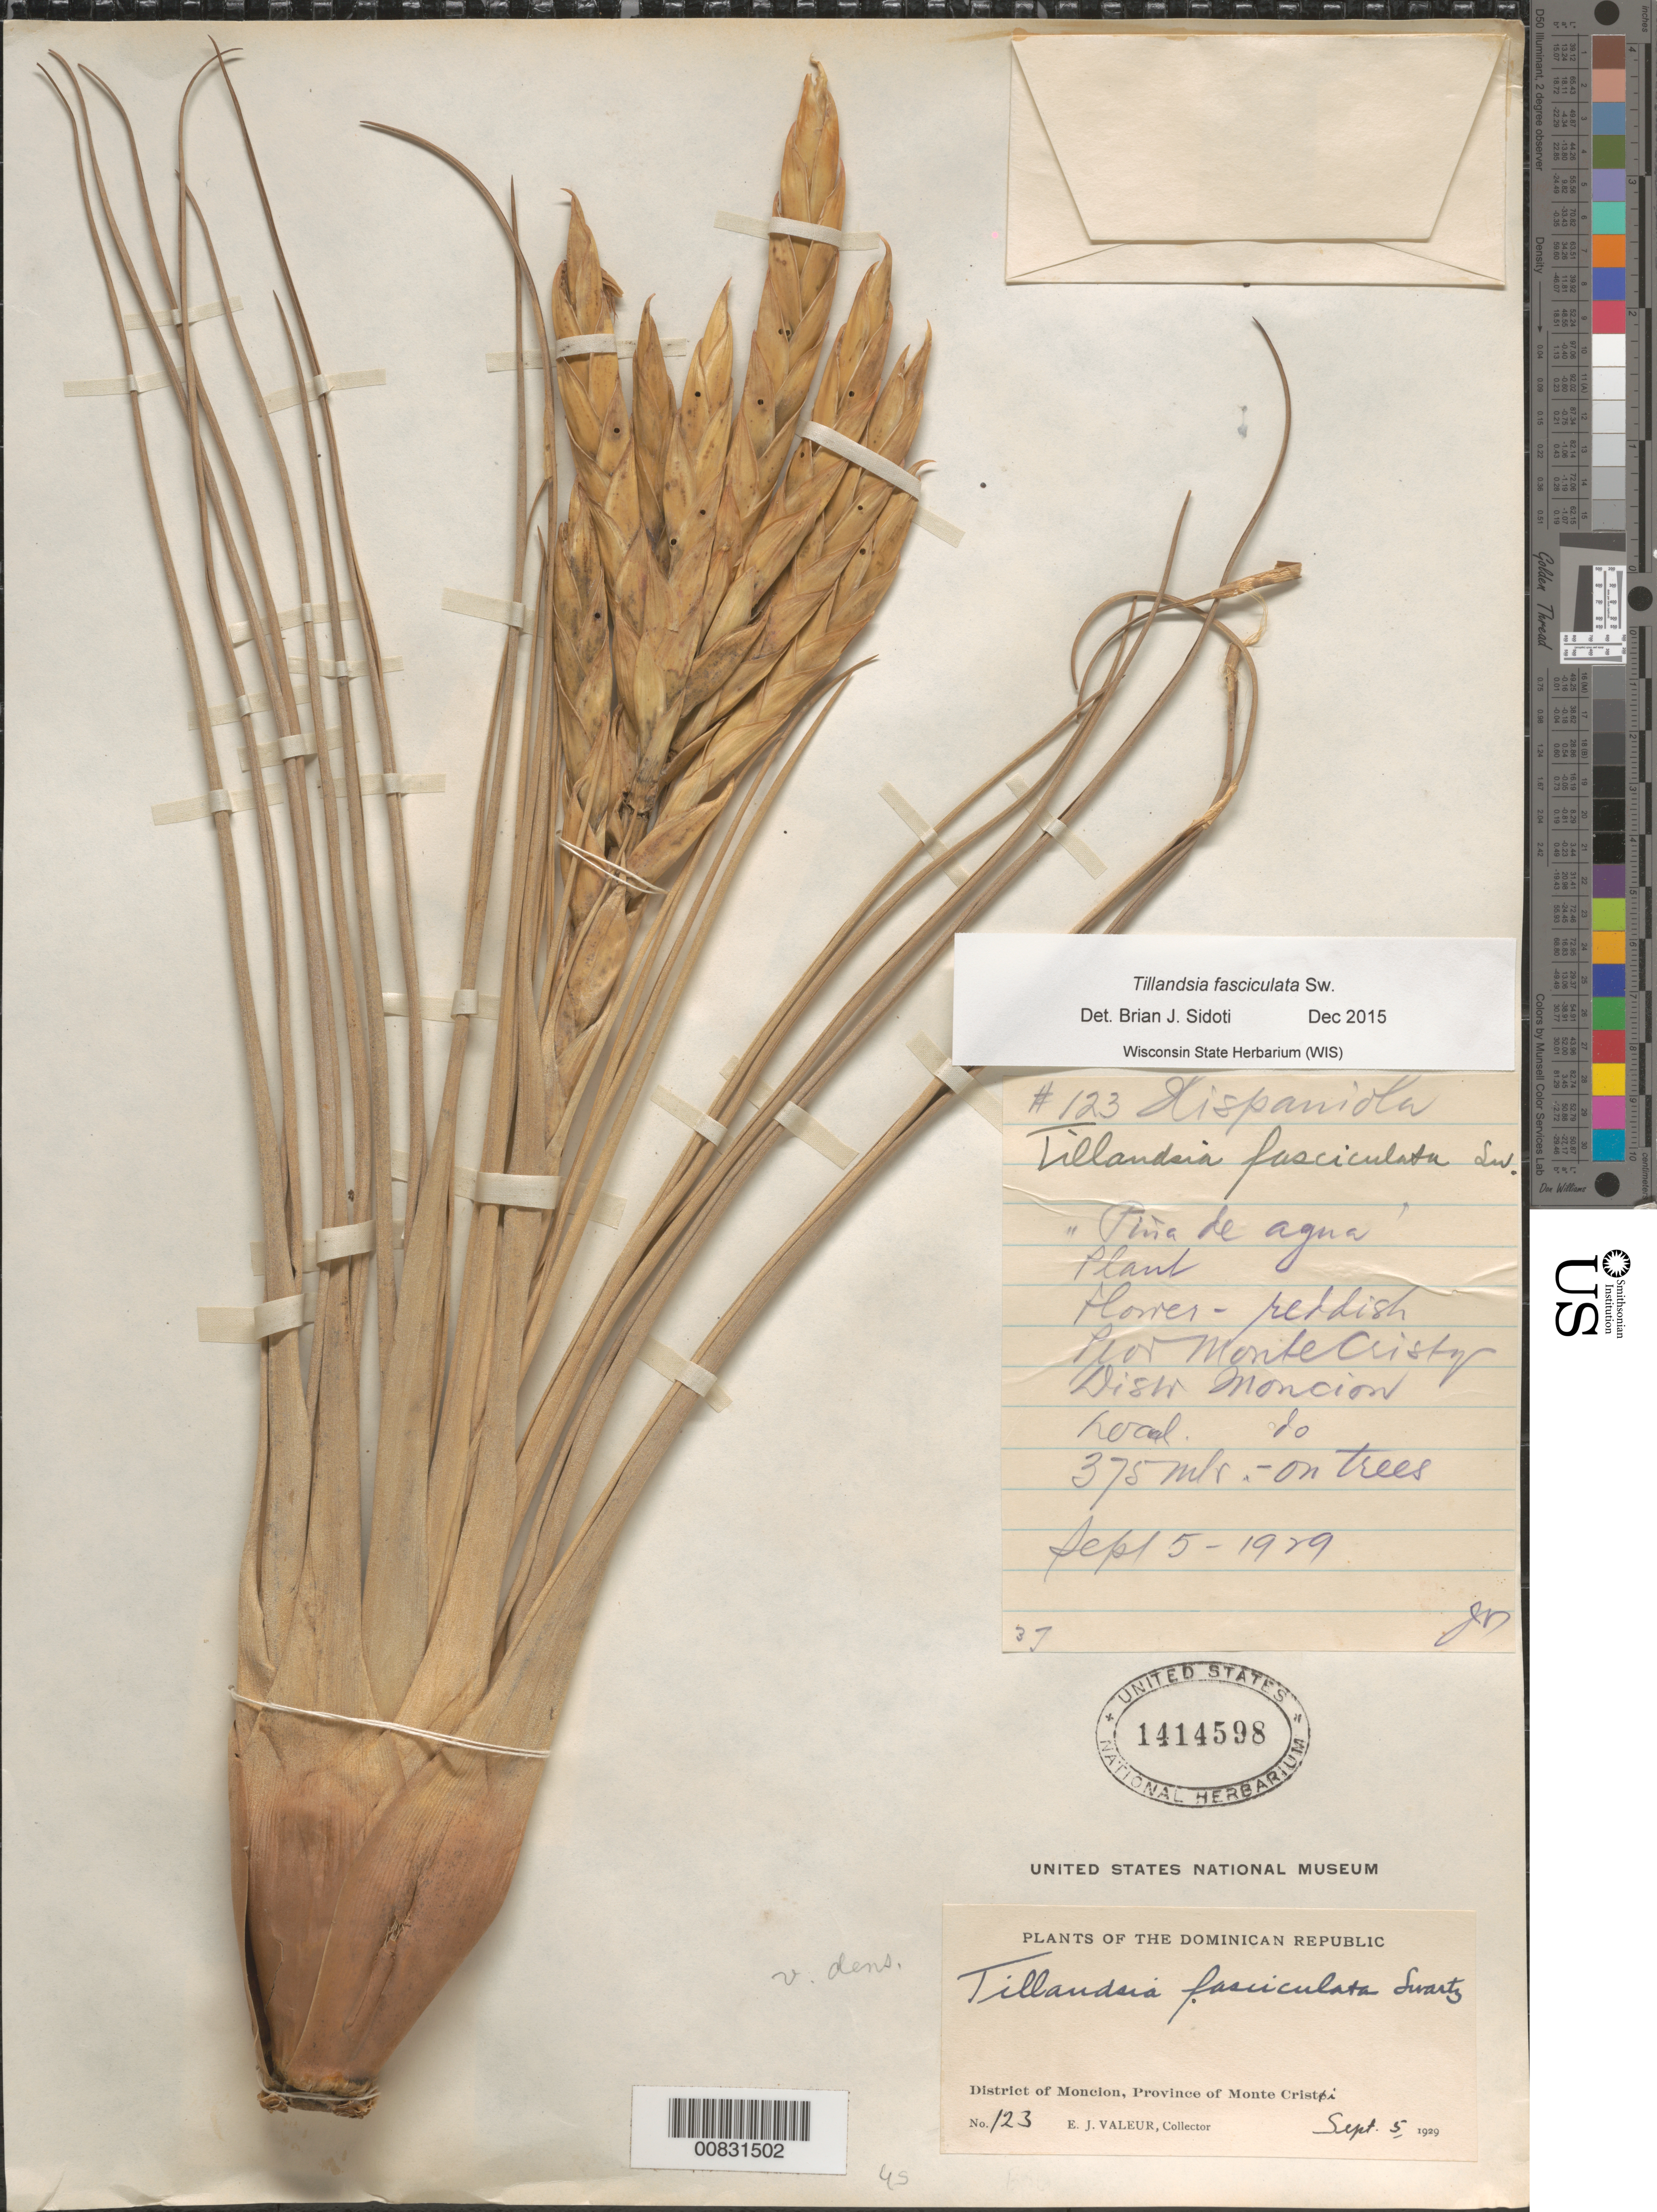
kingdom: Plantae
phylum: Tracheophyta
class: Liliopsida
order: Poales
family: Bromeliaceae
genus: Tillandsia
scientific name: Tillandsia fasciculata var. densispica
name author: Mez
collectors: E. Valeur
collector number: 123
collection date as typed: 05 Sep 1929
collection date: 1929-09-05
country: Dominican Republic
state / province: Monte Cristi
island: Hispaniola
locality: District of Monción, Province of Montecristi.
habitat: On trees.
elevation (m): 375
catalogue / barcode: US 1414598